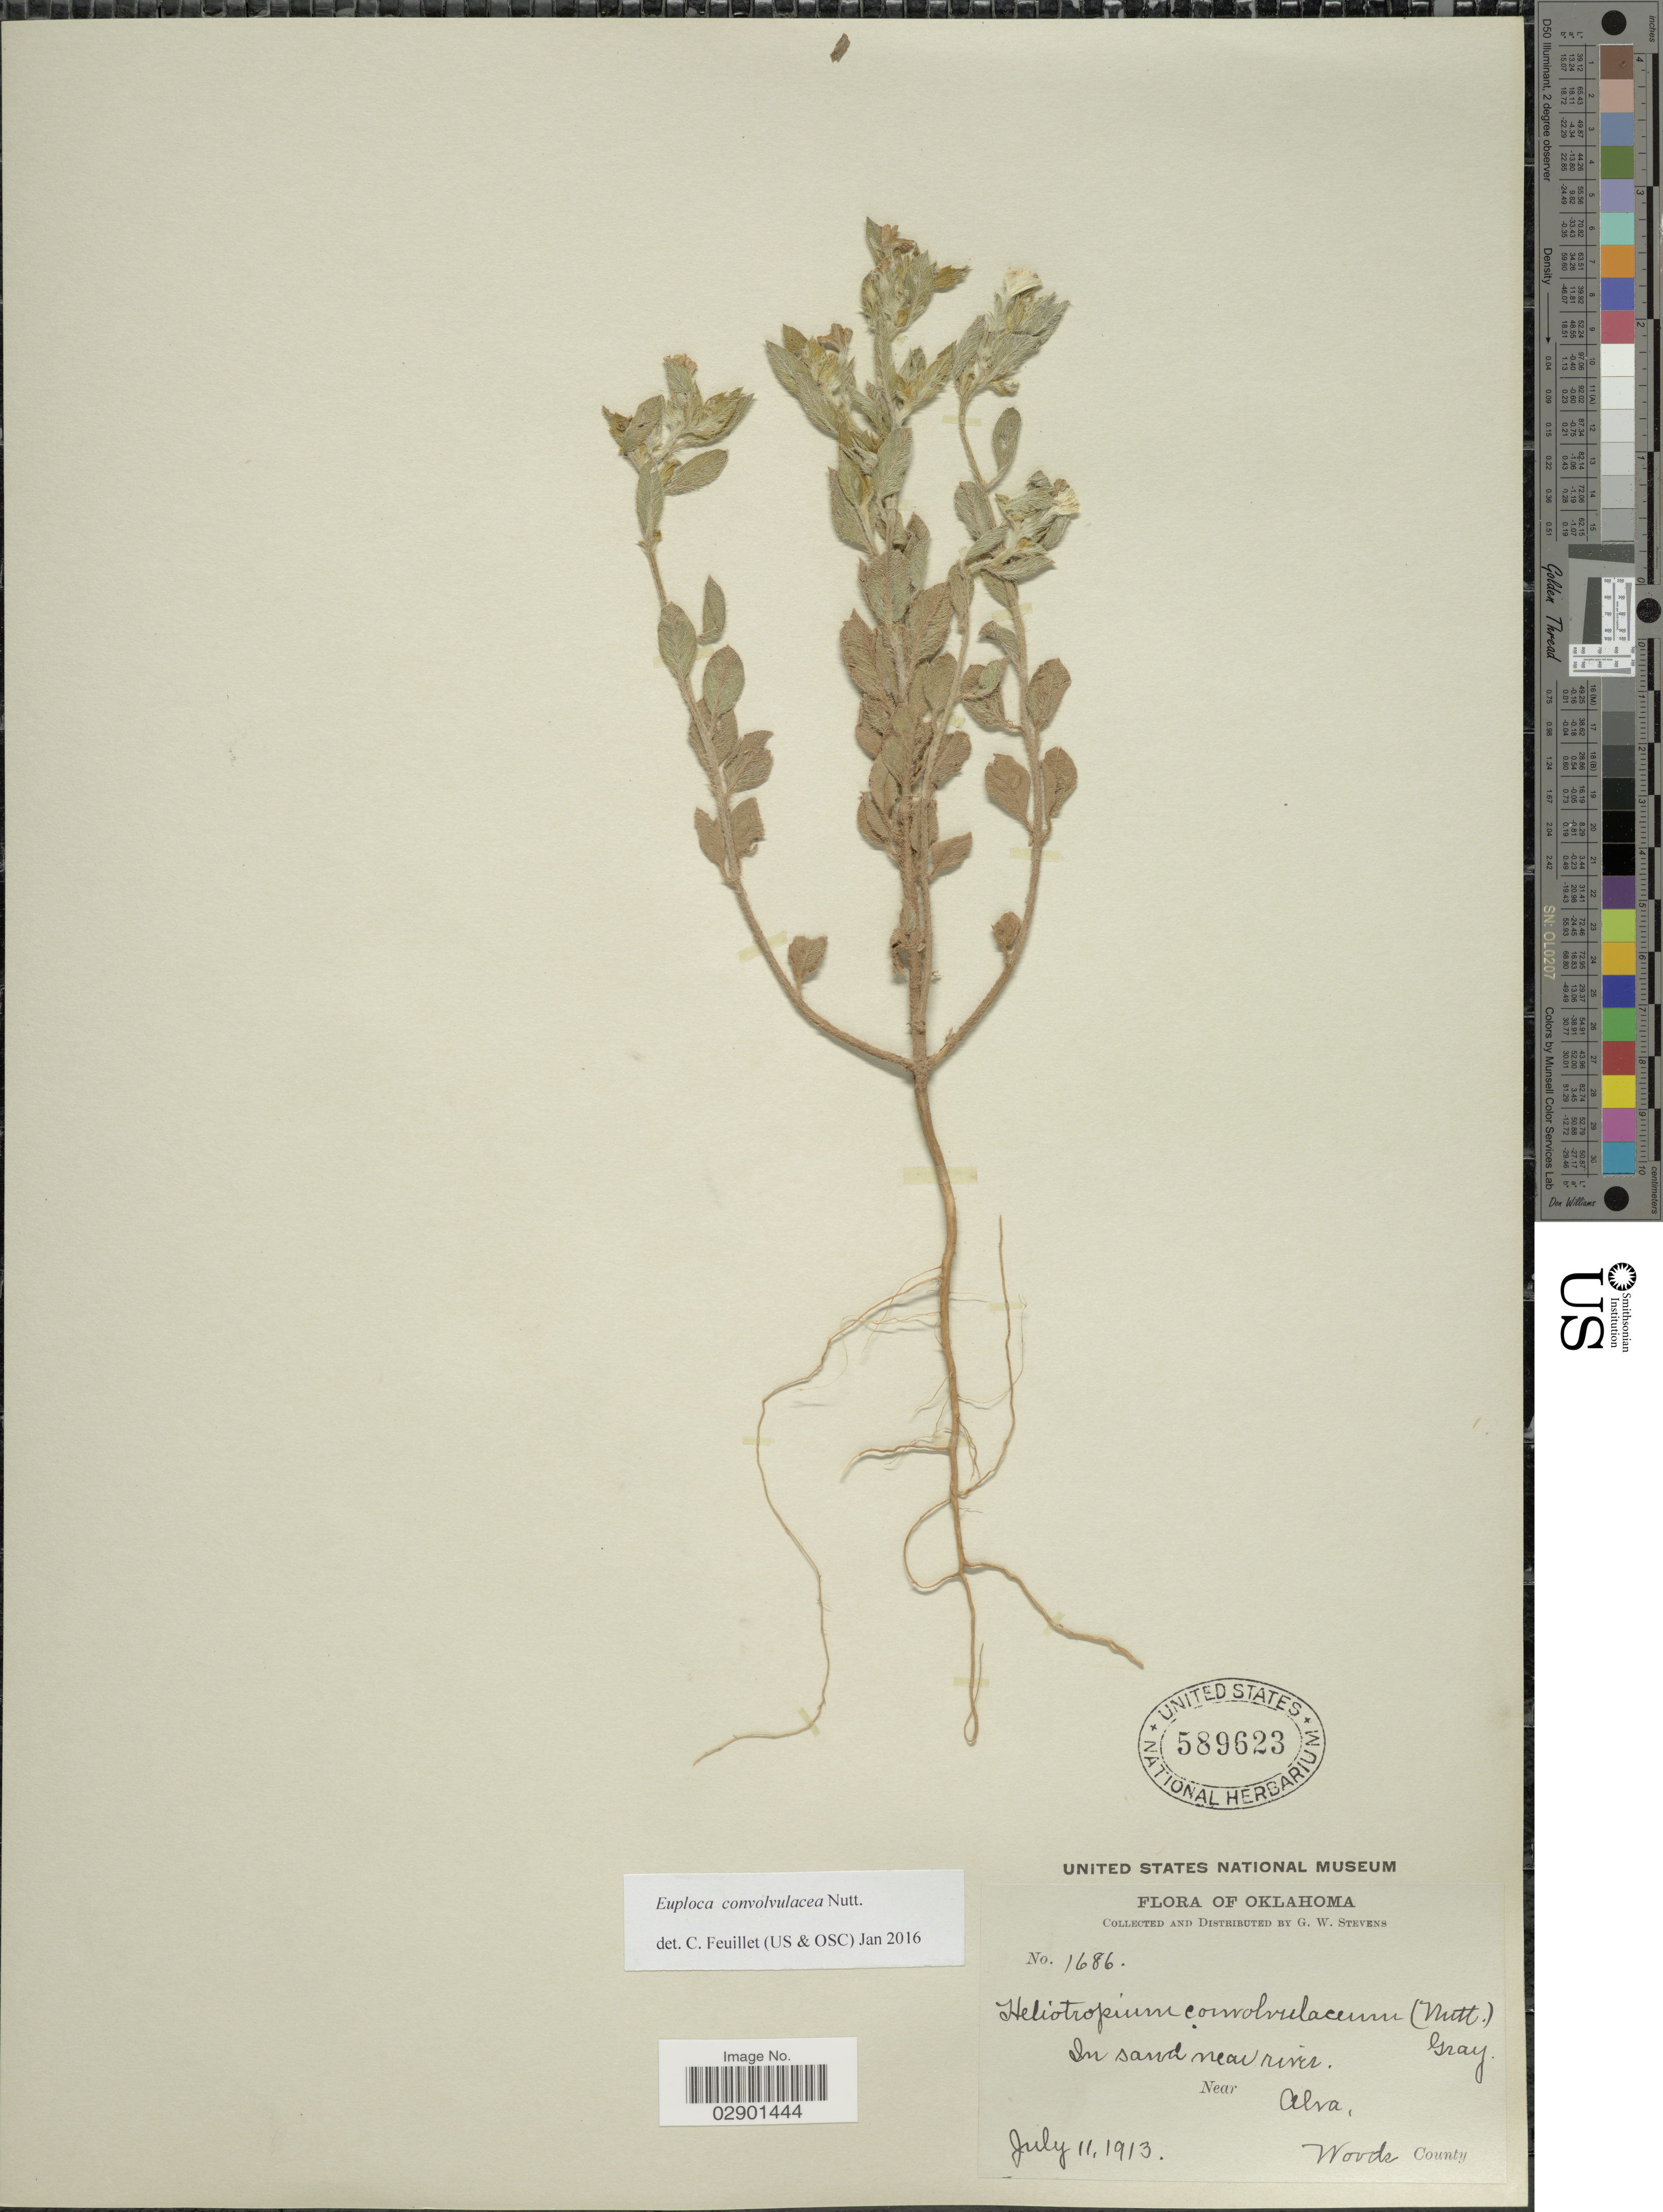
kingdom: Plantae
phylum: Tracheophyta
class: Magnoliopsida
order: Boraginales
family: Heliotropiaceae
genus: Euploca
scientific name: Euploca convolvulacea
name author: Nutt.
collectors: G. W. Stevens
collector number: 1686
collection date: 1913-07-11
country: United States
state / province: Oklahoma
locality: In sand near river. Near Alva, Woods County.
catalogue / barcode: US 589623